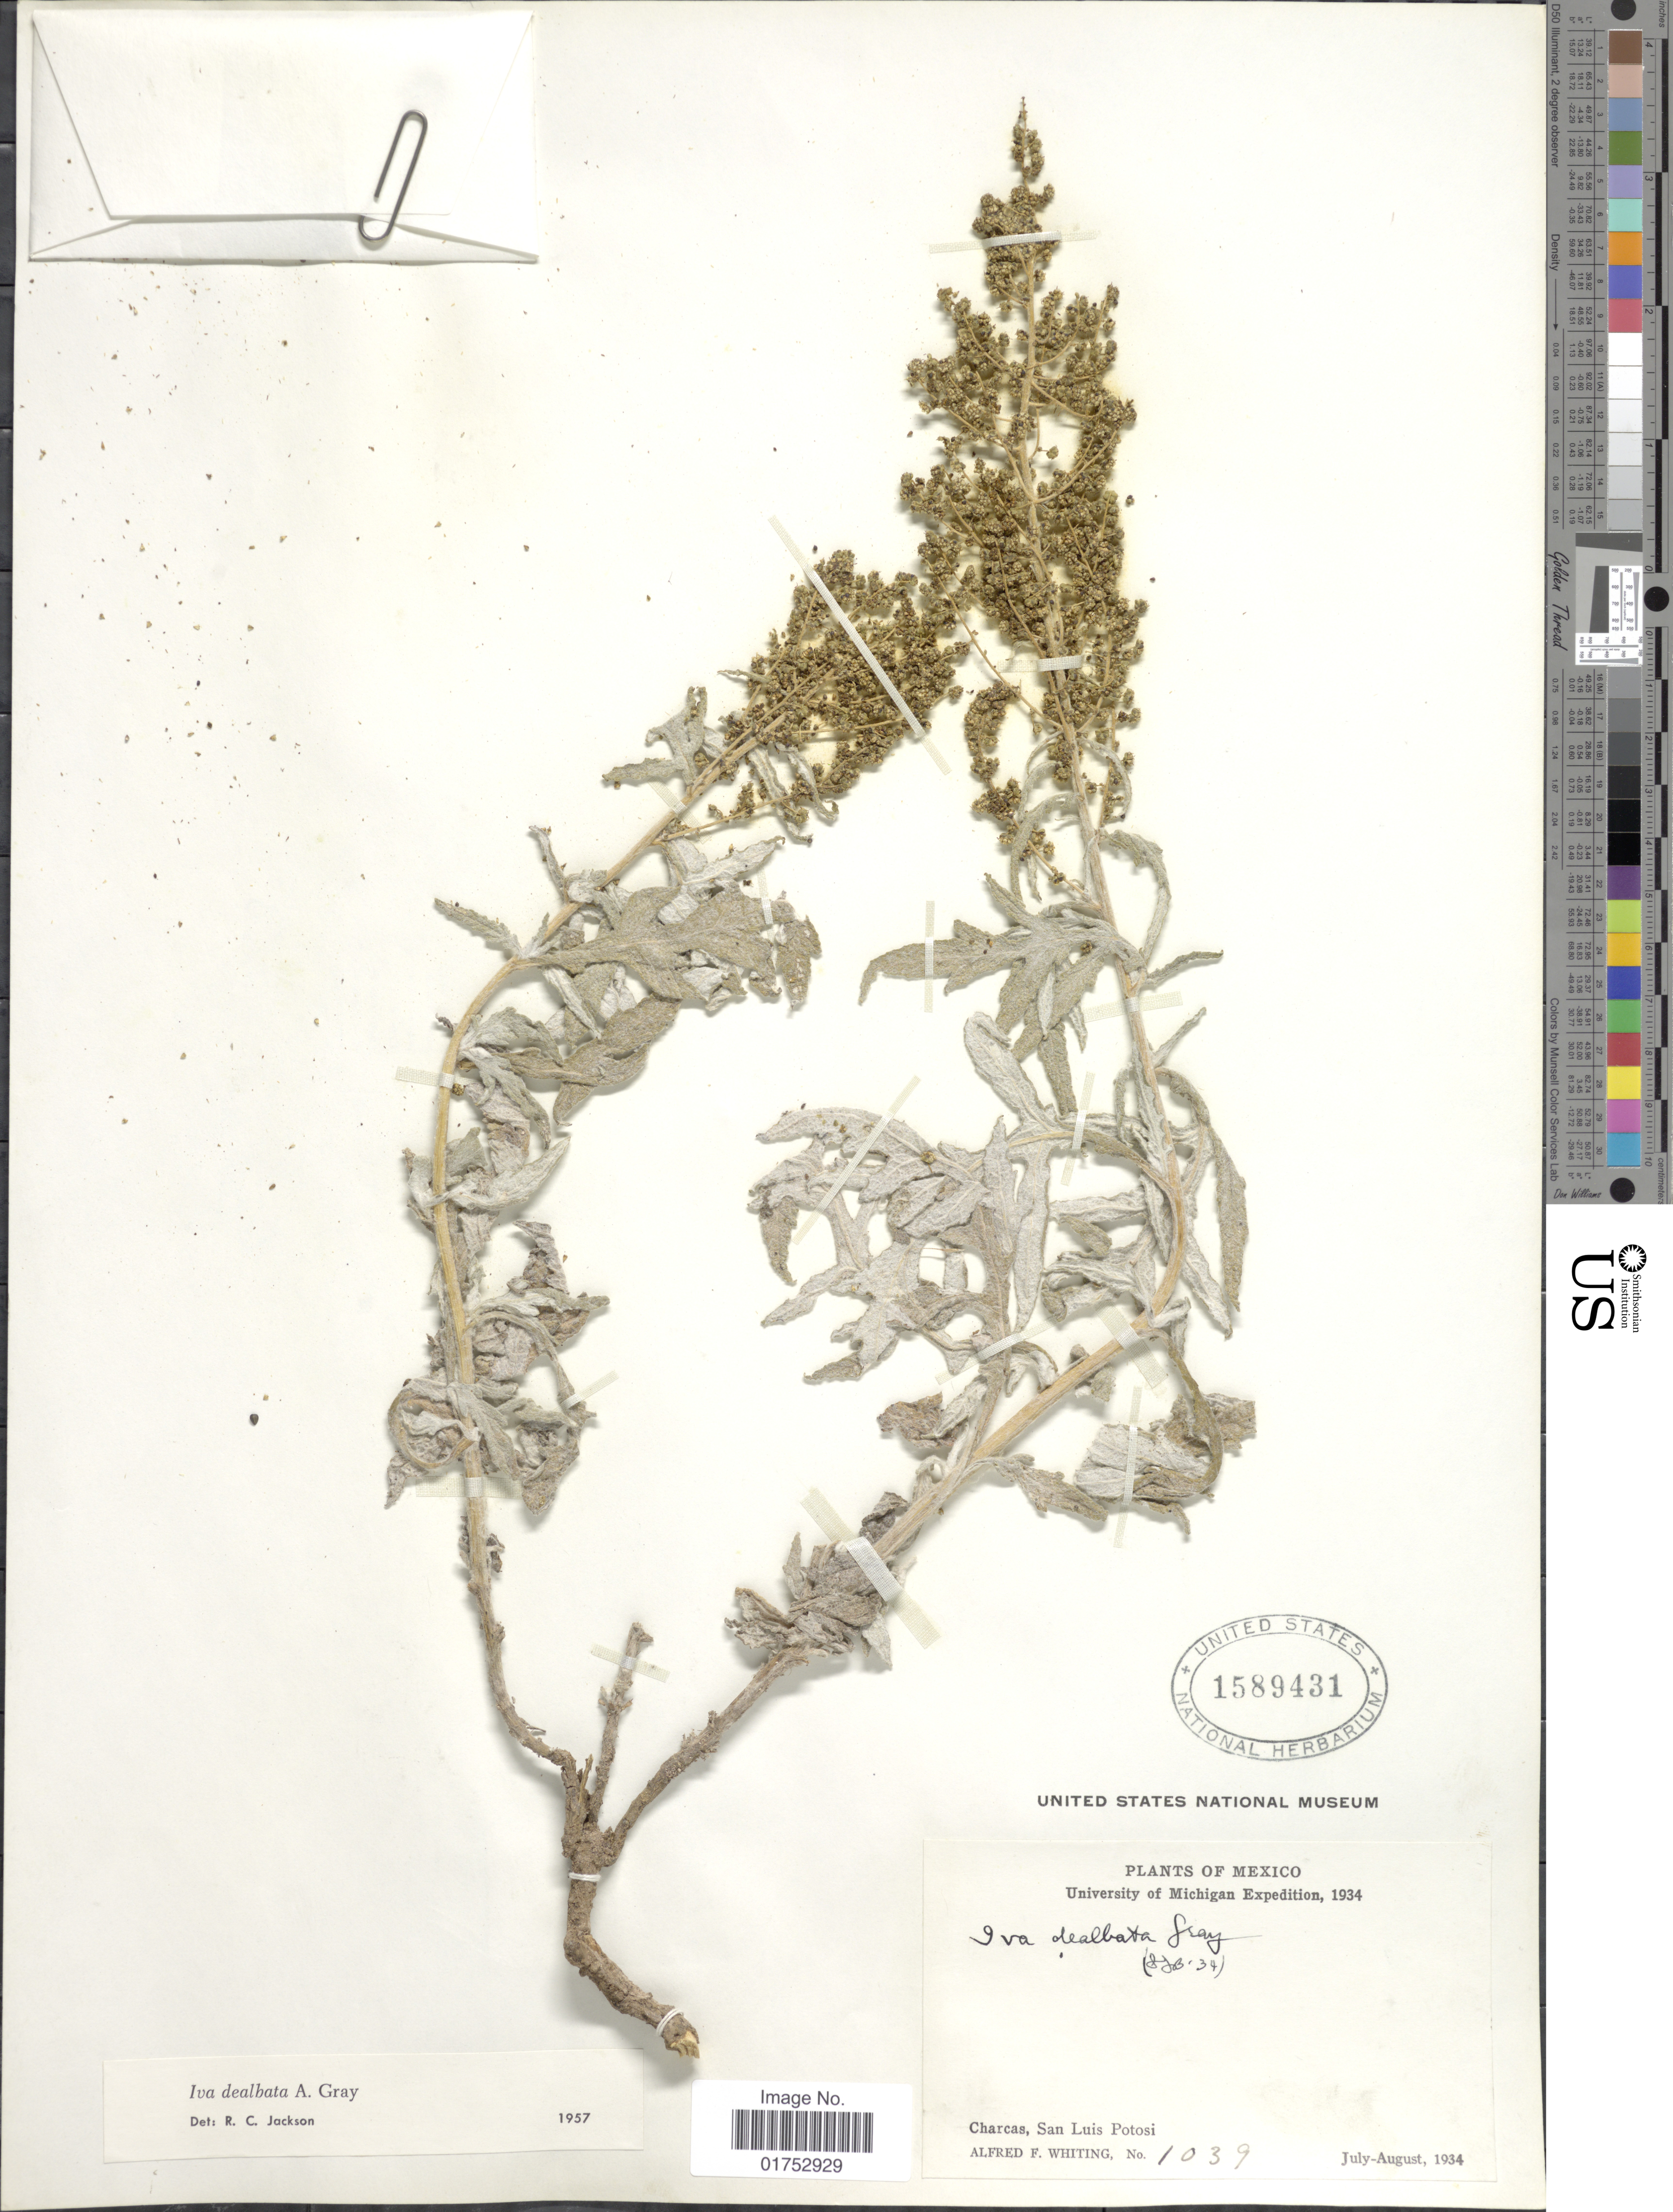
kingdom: Plantae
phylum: Tracheophyta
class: Magnoliopsida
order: Asterales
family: Asteraceae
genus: Iva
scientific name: Iva dealbata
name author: A. Gray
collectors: A. F. Whiting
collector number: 1039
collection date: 1934-07/1934-08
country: Mexico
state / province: San Luis Potosí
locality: Charcas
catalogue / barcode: US 1589431